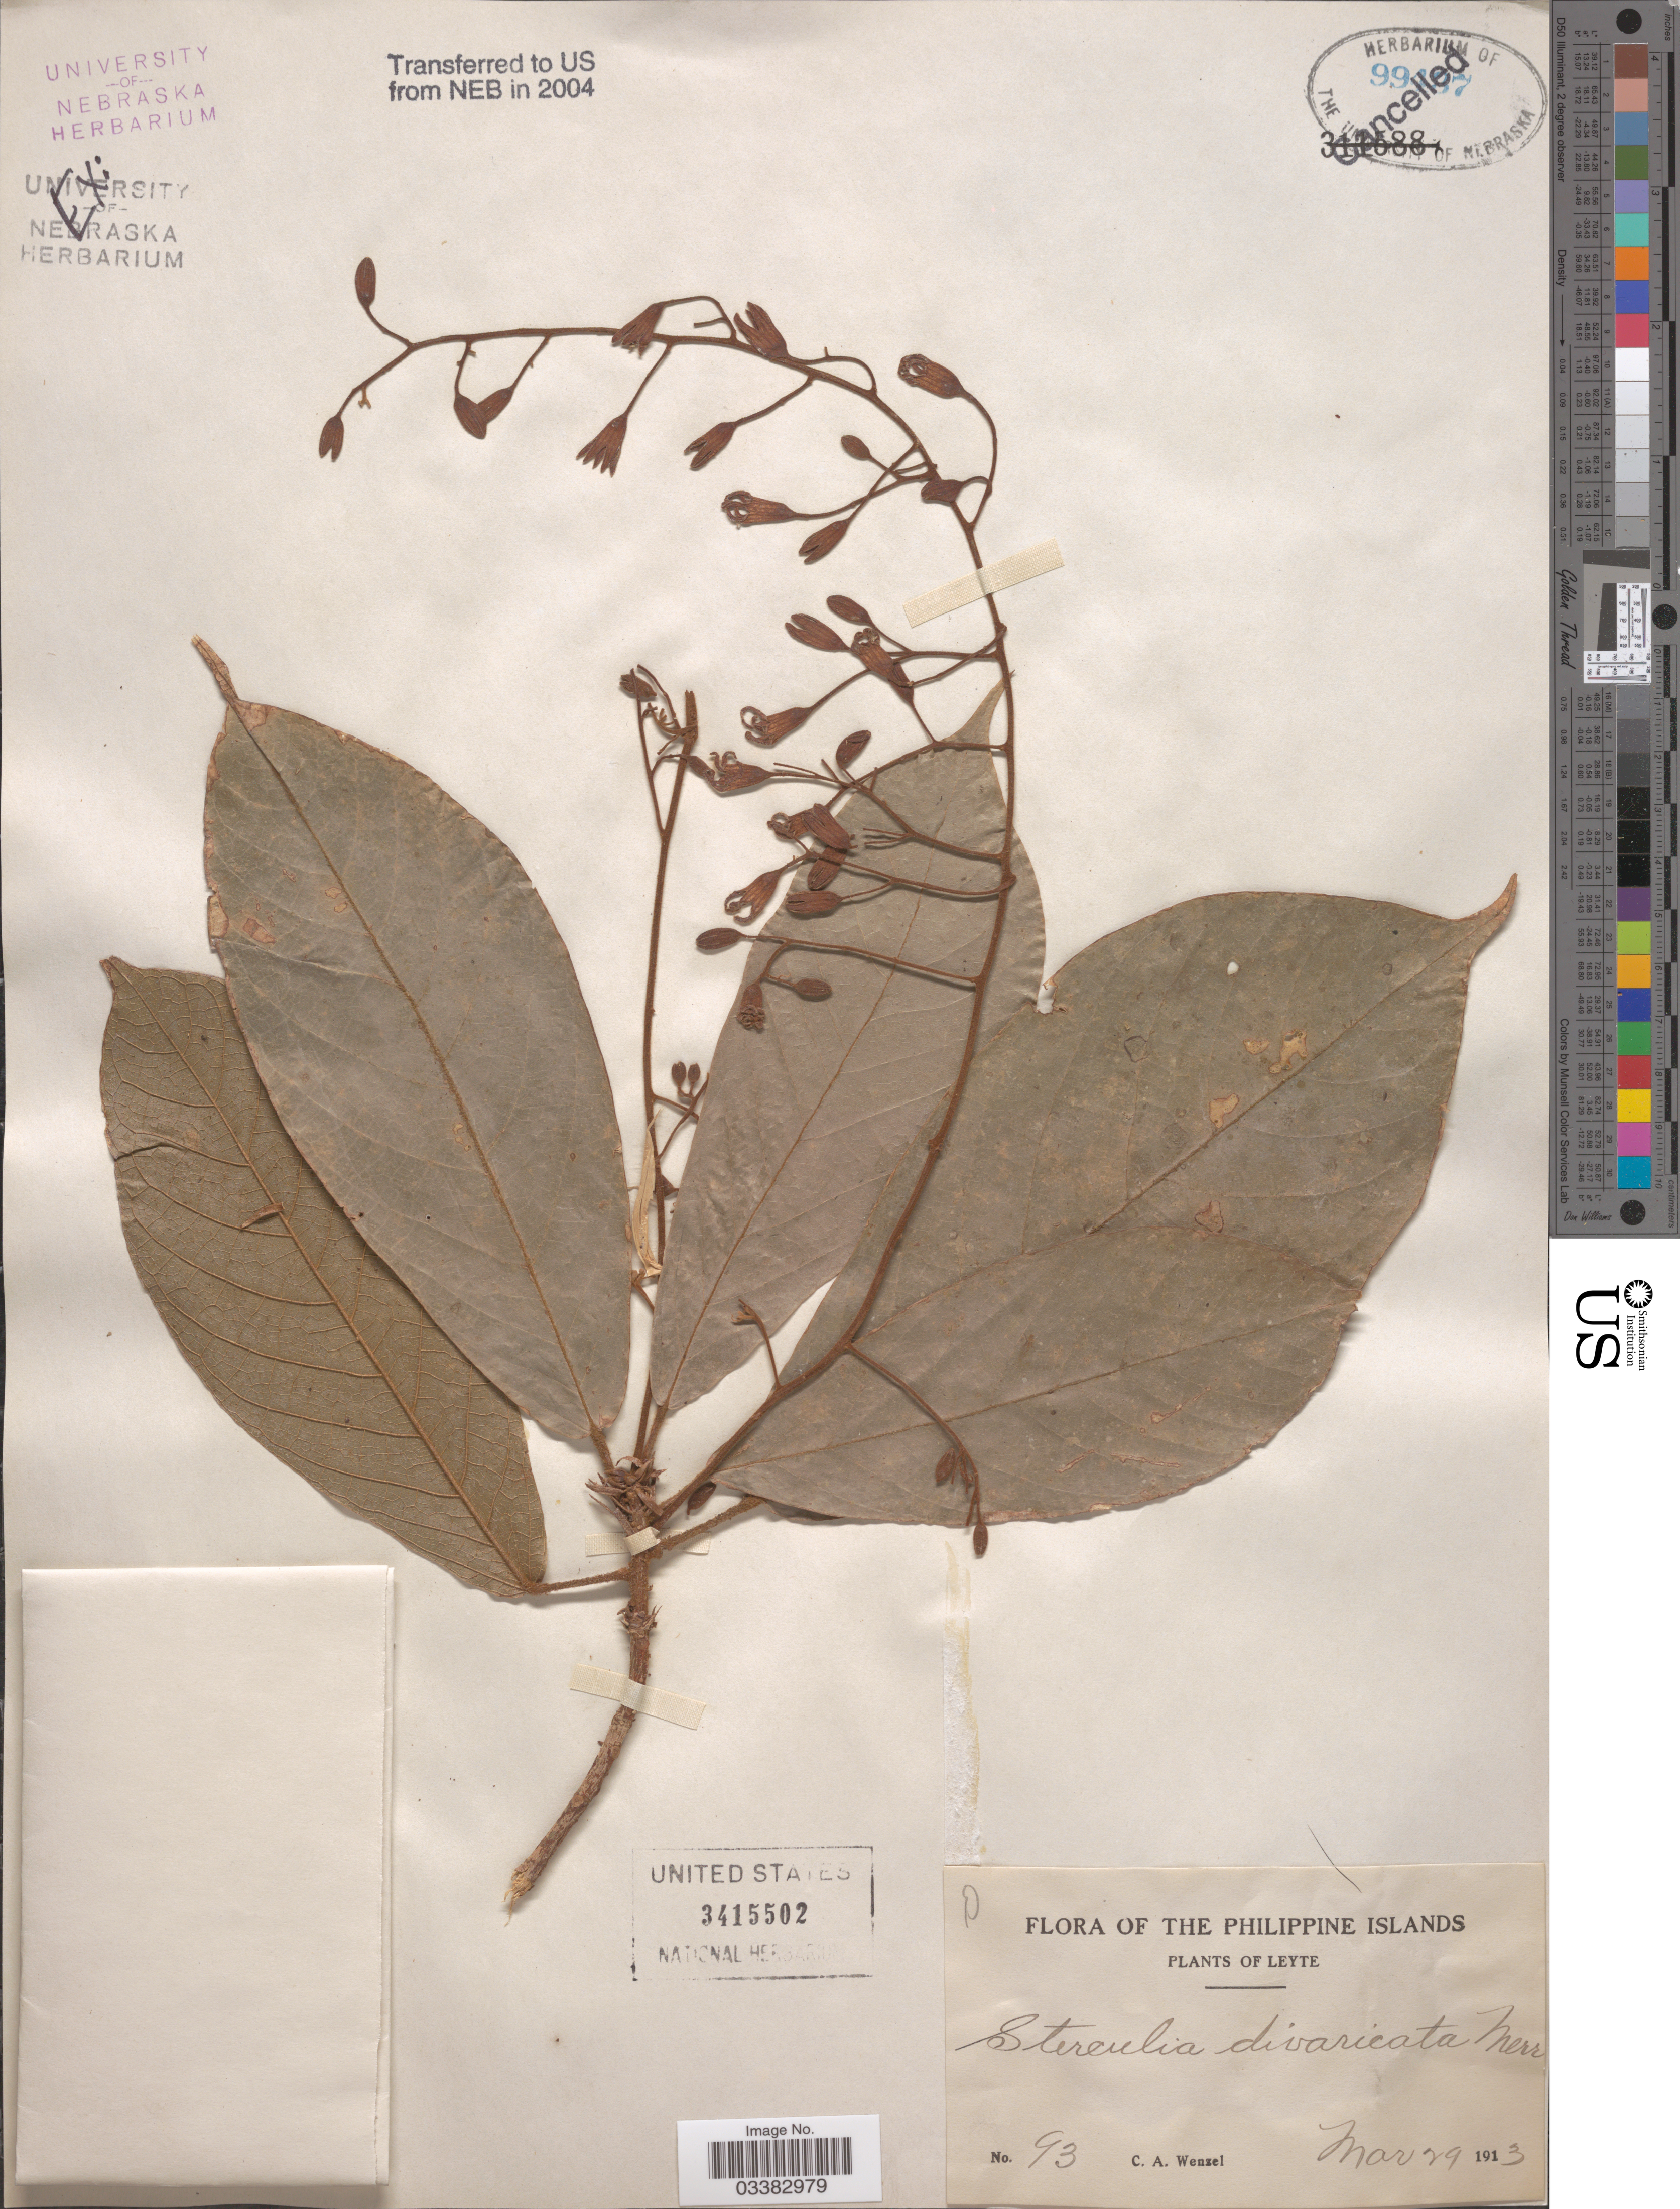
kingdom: Plantae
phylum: Tracheophyta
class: Magnoliopsida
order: Malvales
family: Malvaceae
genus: Sterculia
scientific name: Sterculia divaricata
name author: Merr.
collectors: C. Wenzel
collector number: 93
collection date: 1913-03-29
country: Philippines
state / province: Eastern Visayas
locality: The Philippine Islands, Leyte.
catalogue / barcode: US 3415502